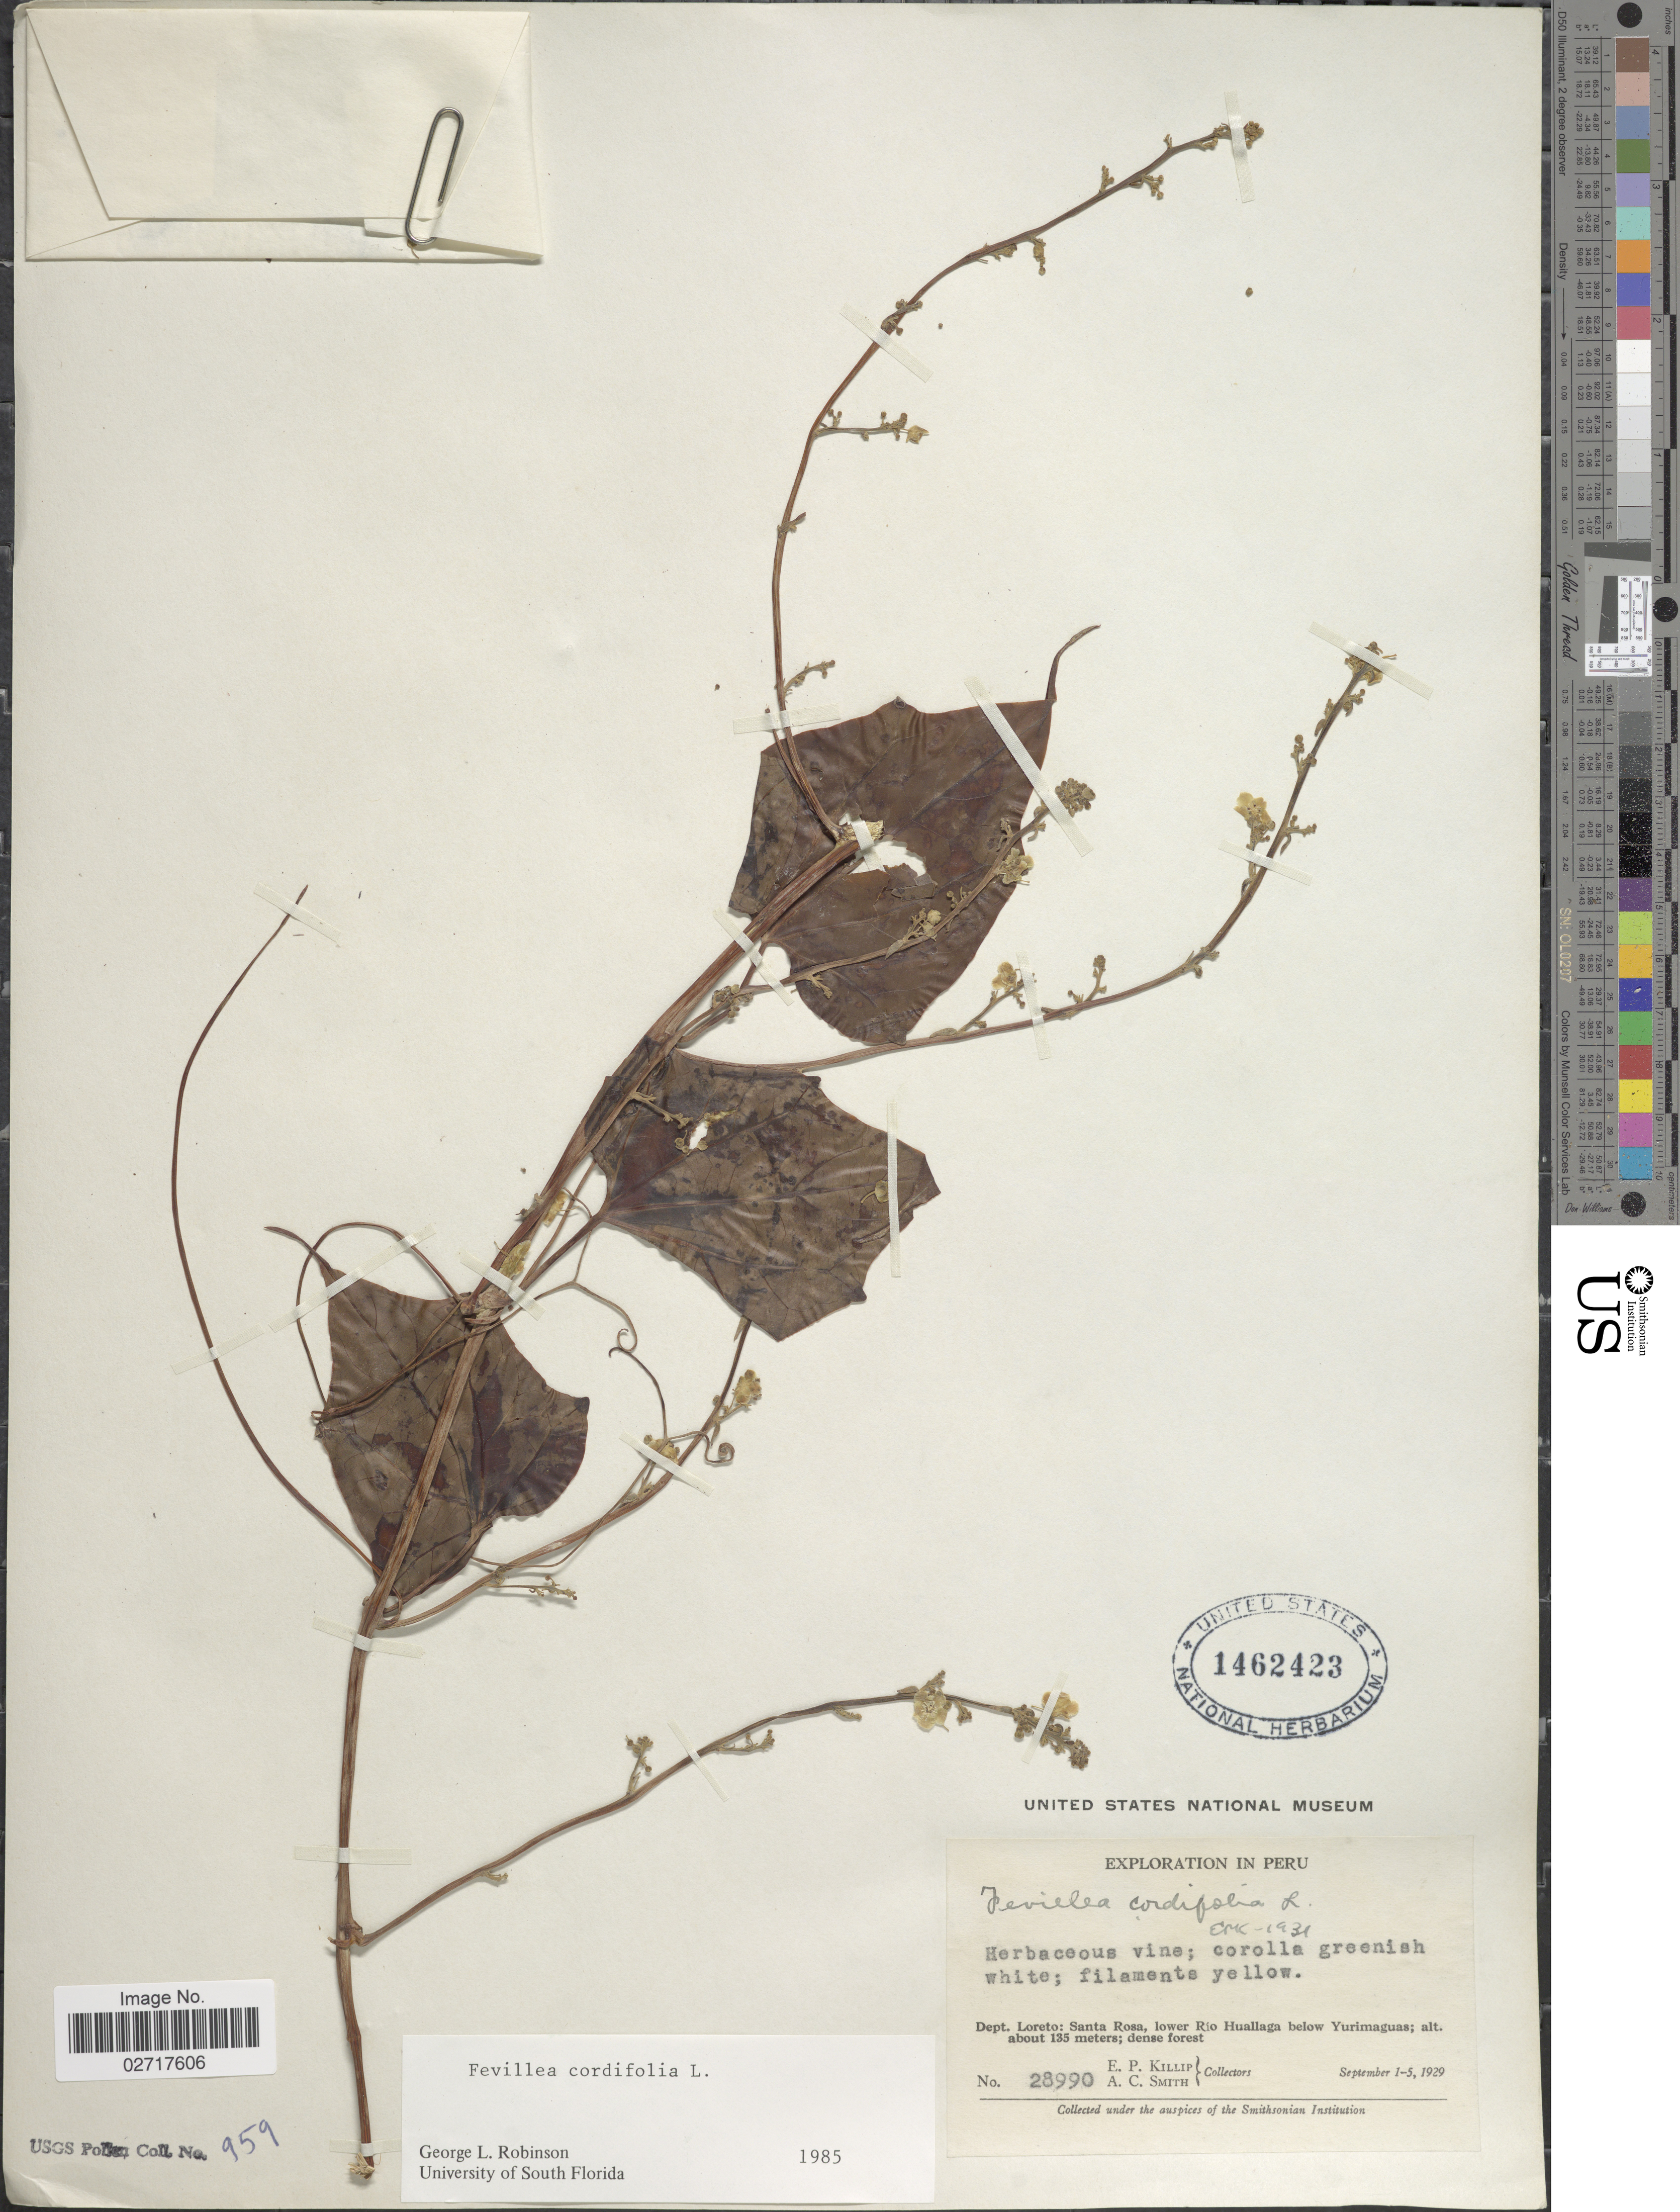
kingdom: Plantae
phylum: Tracheophyta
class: Magnoliopsida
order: Cucurbitales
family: Cucurbitaceae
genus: Fevillea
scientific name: Fevillea cordifolia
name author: L.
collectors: E. P. Killip & A. C. Smith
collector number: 28990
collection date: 1929-09-01/1929-09-05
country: Peru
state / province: Loreto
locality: Santa Rosa, lower Rio Huallaga below Yurimaguas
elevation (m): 135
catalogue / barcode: US 1462423